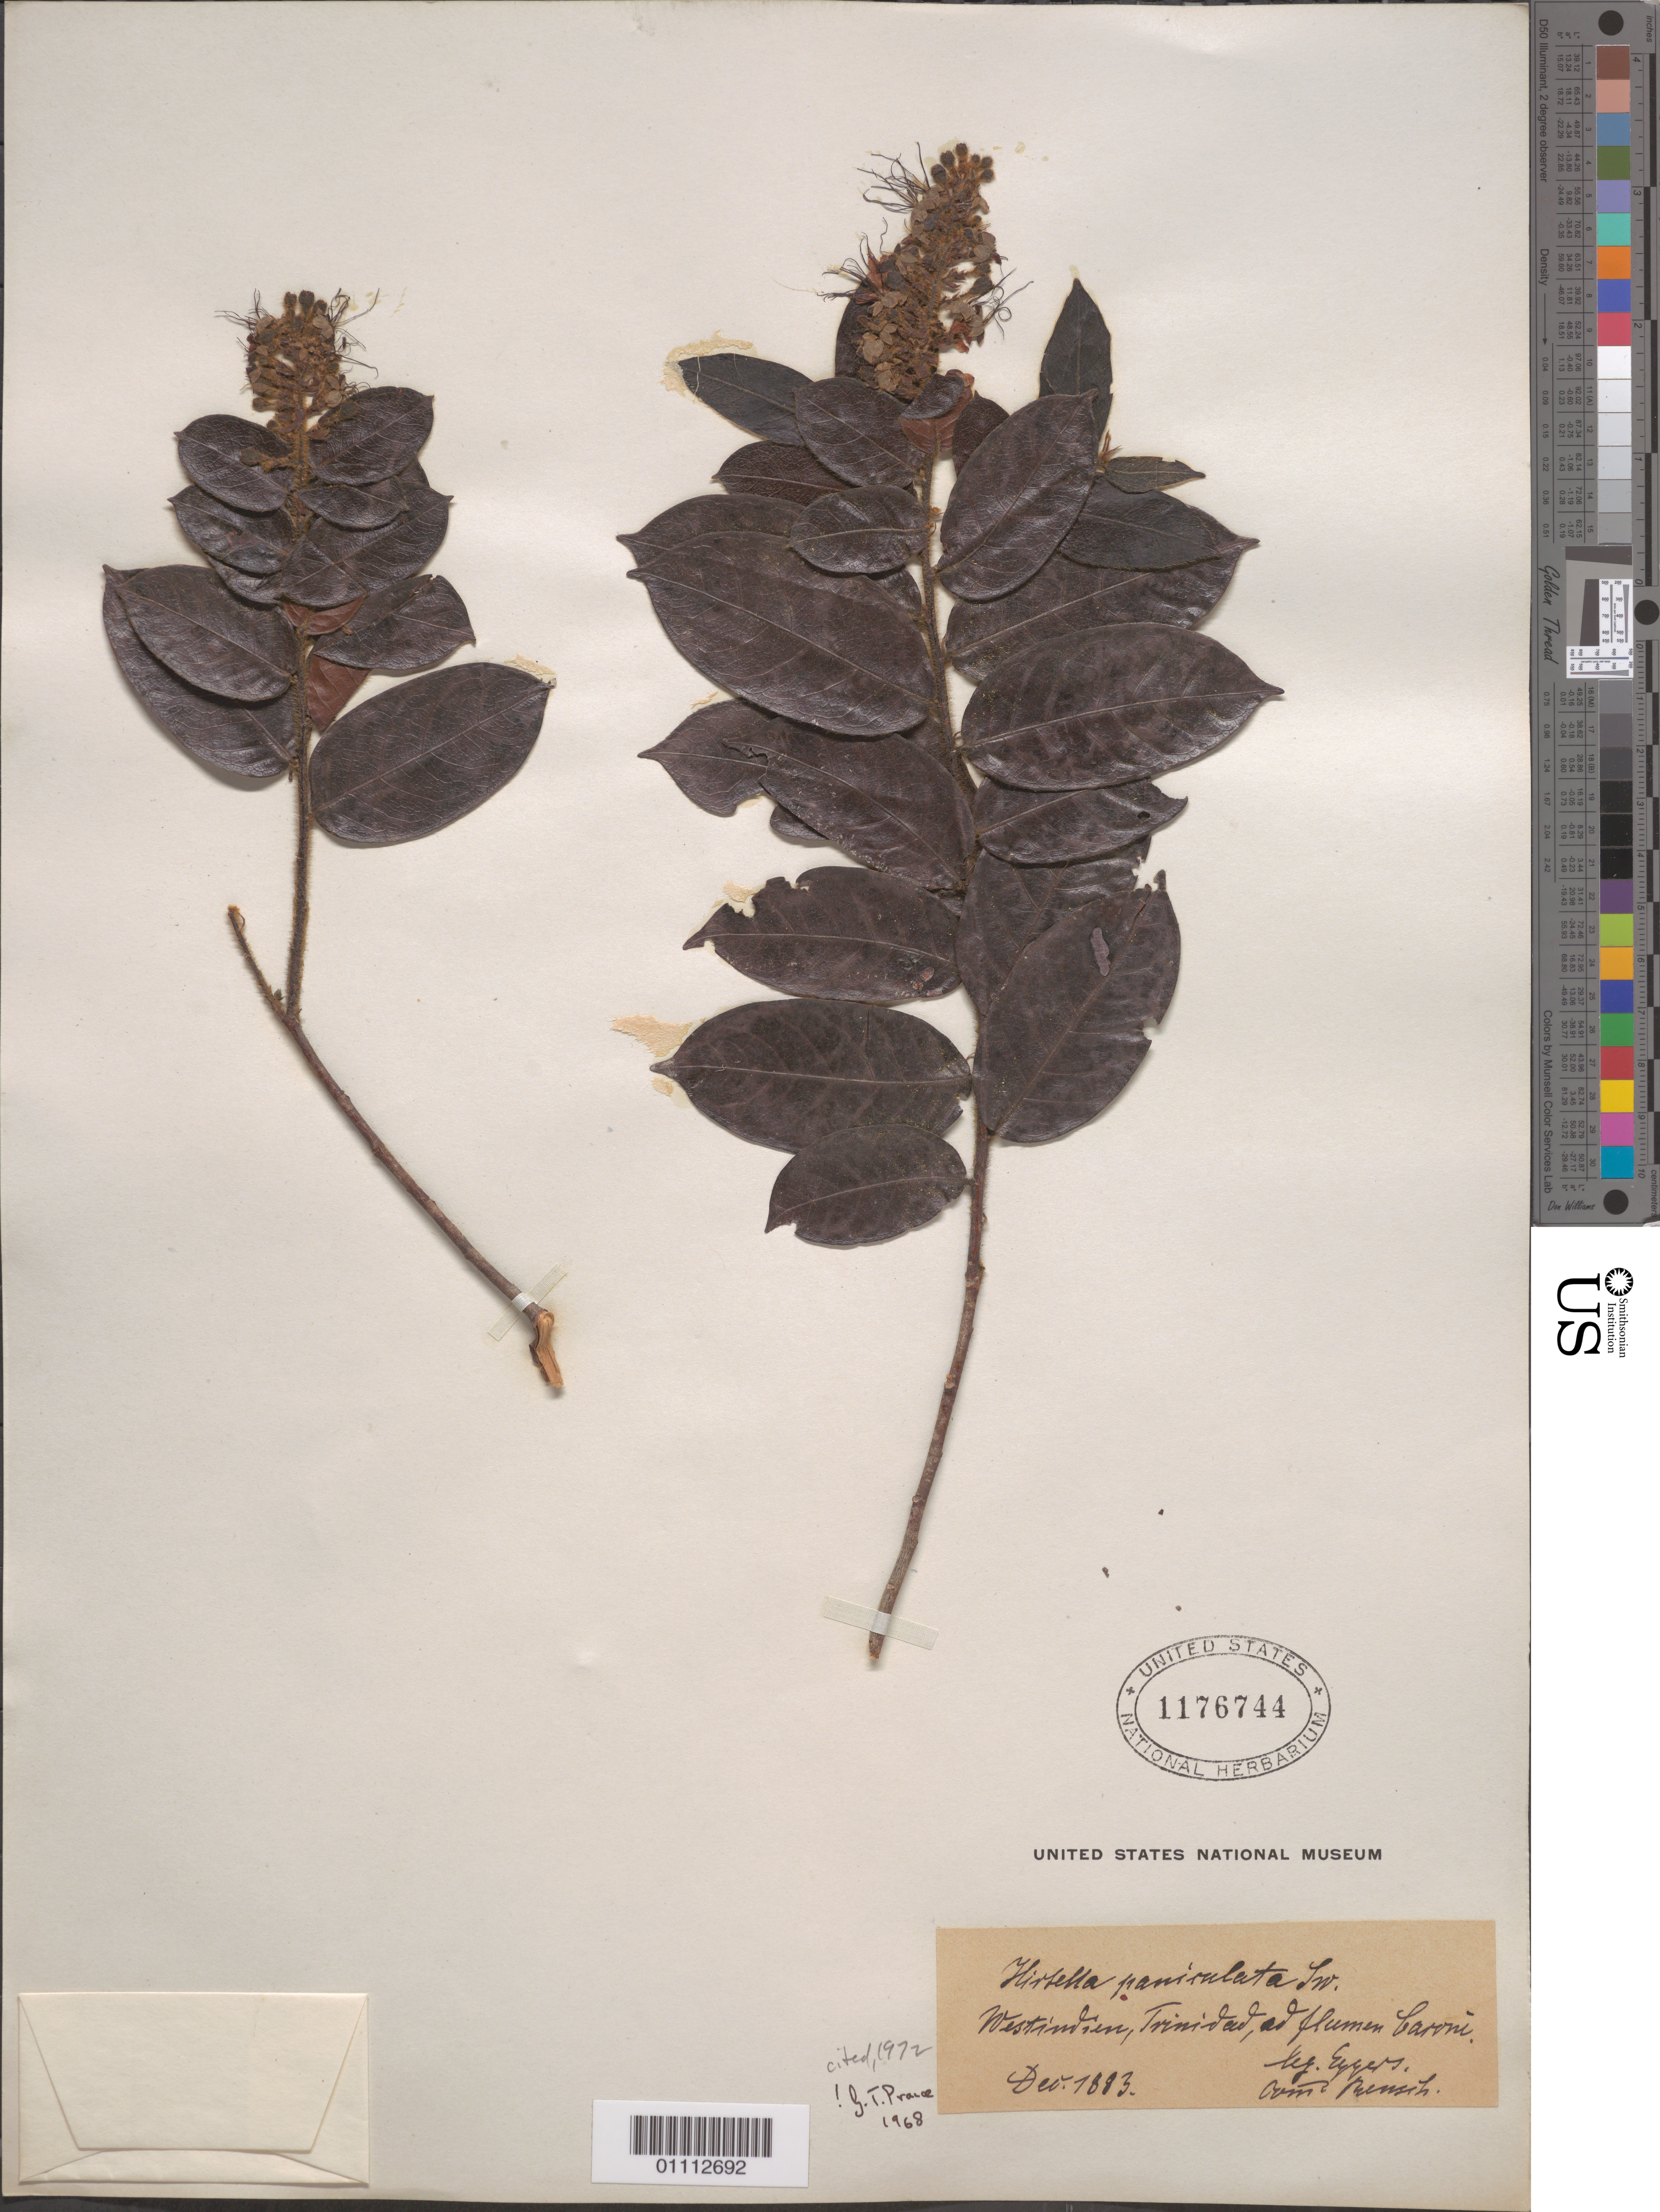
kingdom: Plantae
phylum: Tracheophyta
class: Magnoliopsida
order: Malpighiales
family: Chrysobalanaceae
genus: Hirtella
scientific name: Hirtella paniculata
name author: Sw.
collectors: H. F. A. von Eggers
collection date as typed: Dec 1883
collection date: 1883-12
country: Trinidad and Tobago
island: Trinidad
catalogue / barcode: US 1176744